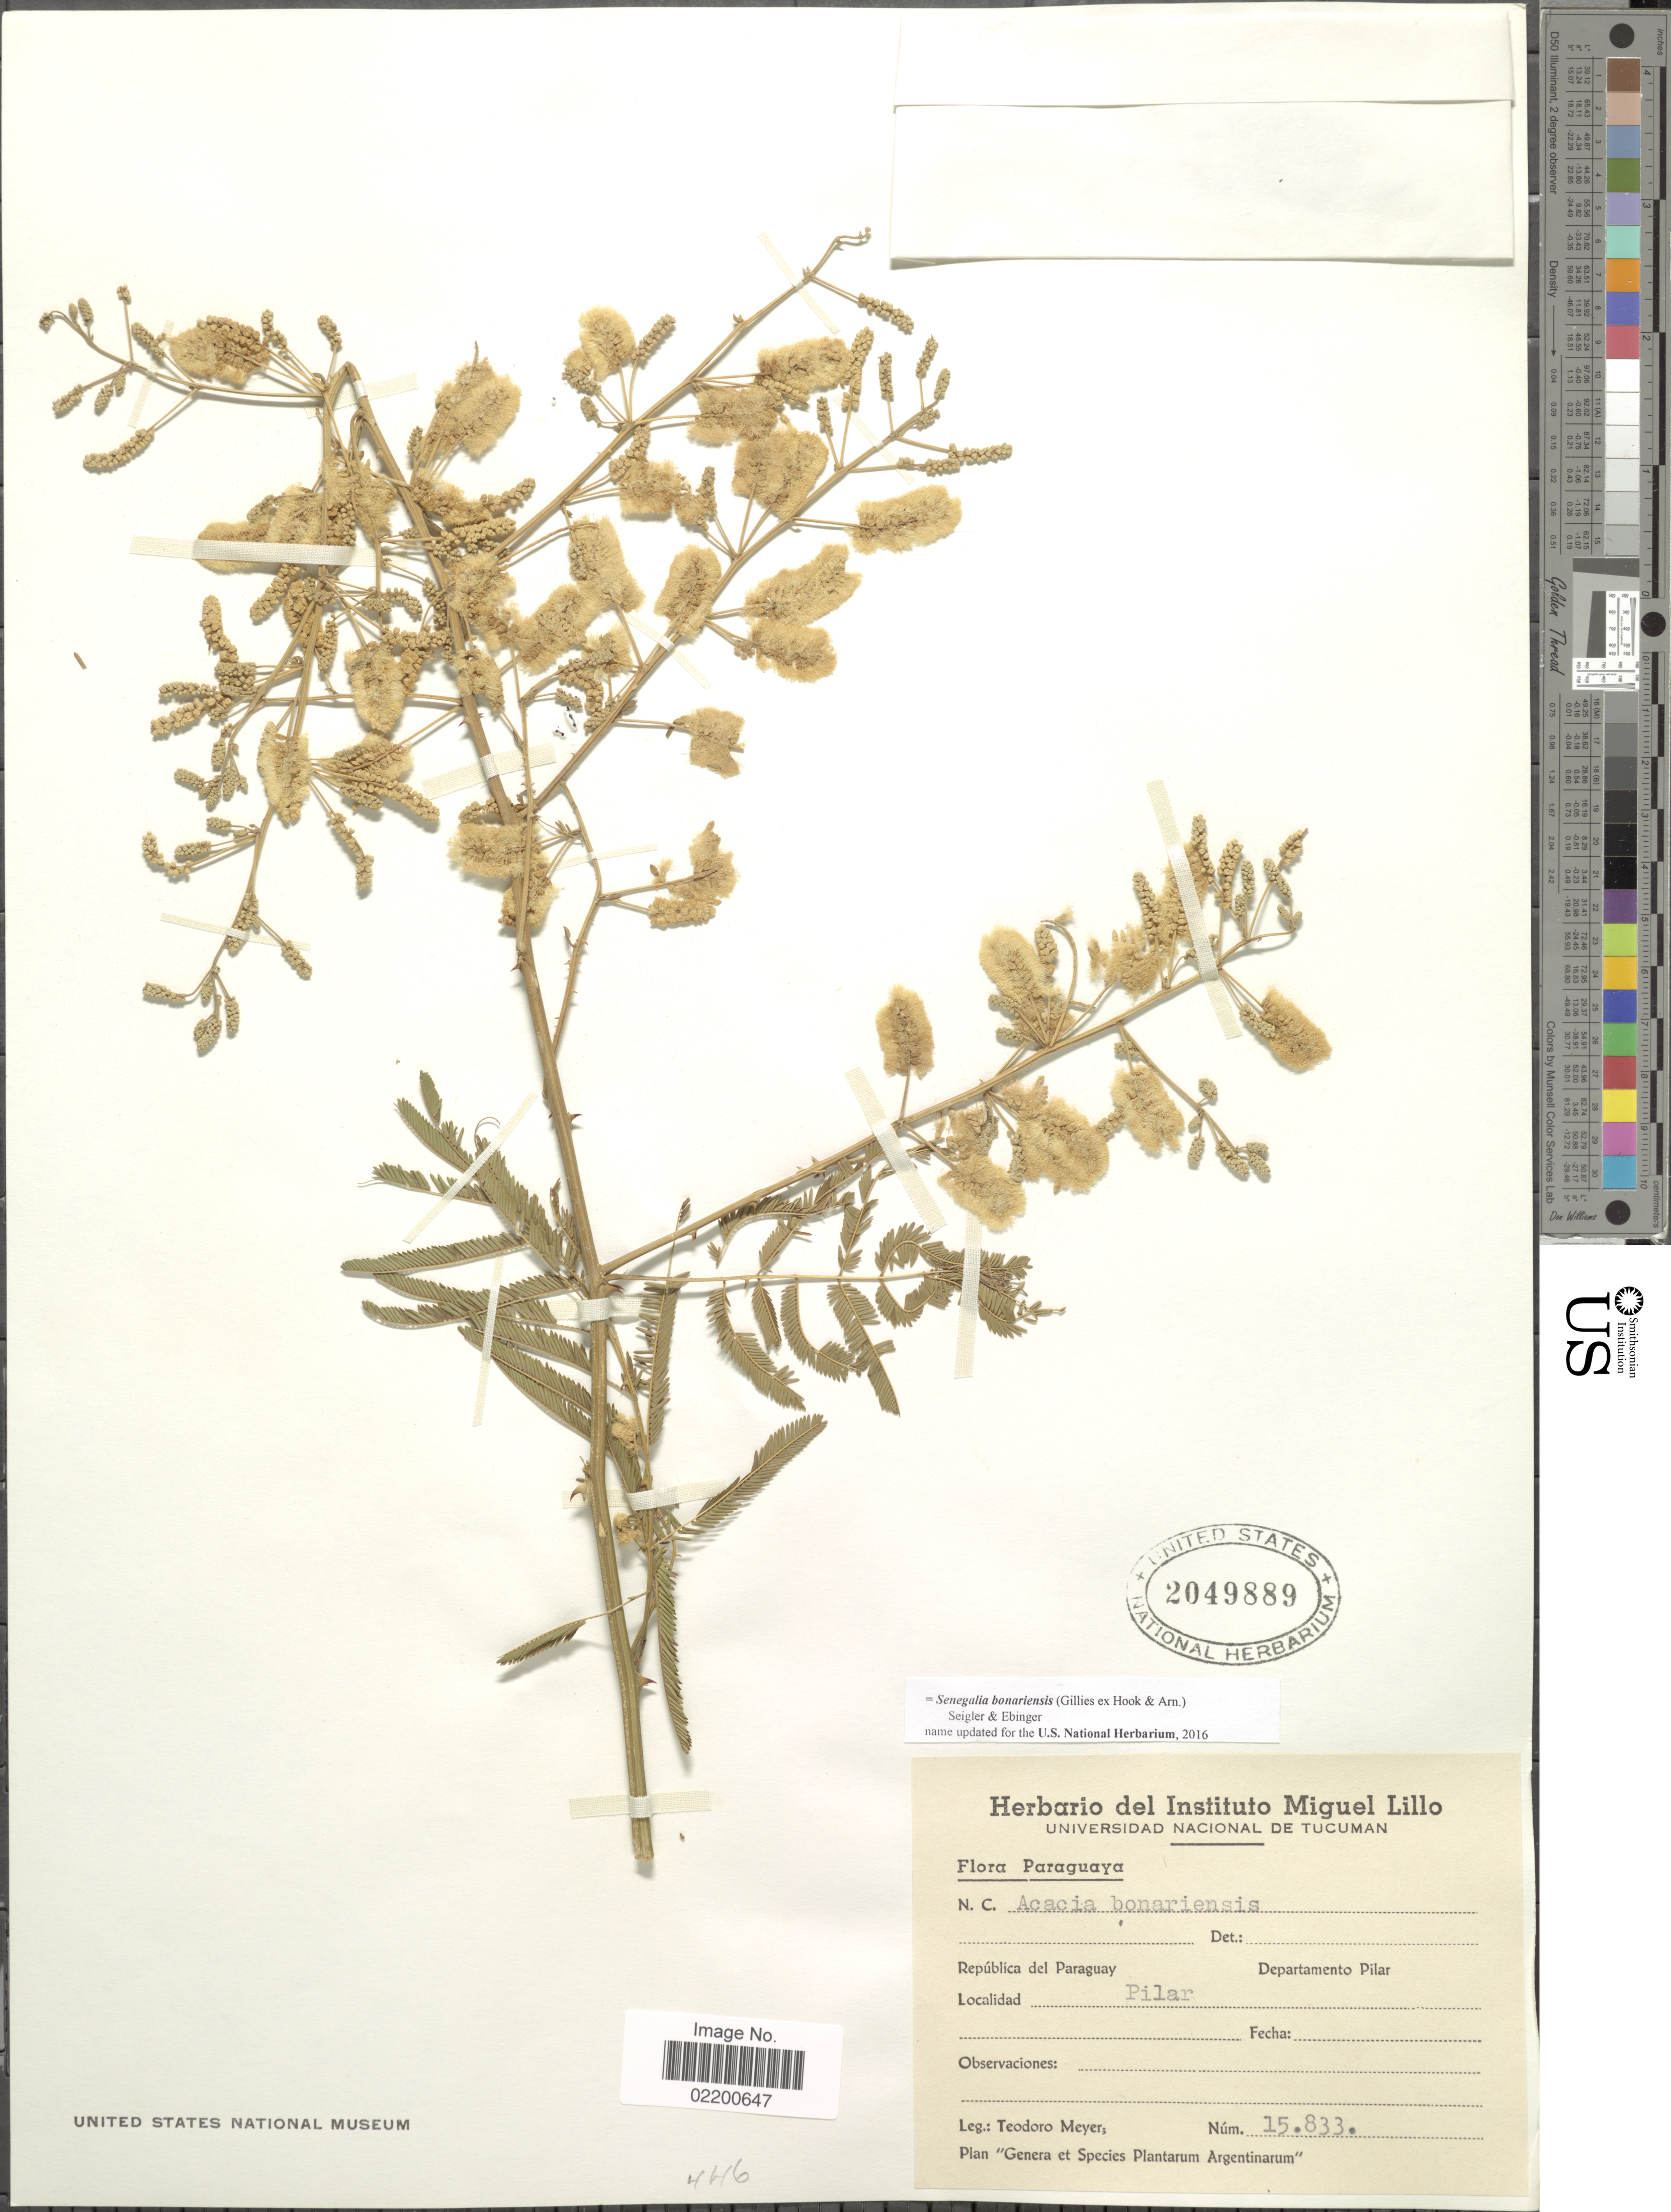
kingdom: Plantae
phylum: Tracheophyta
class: Magnoliopsida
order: Fabales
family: Fabaceae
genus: Senegalia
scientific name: Senegalia bonariensis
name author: (Gillies ex Hook. & Arn.) Seigler & Ebinger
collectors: T. Meyer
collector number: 15.833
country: Paraguay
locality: Republic del Paraguay, Pilar, Departamento Pilar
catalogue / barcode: US 2049889